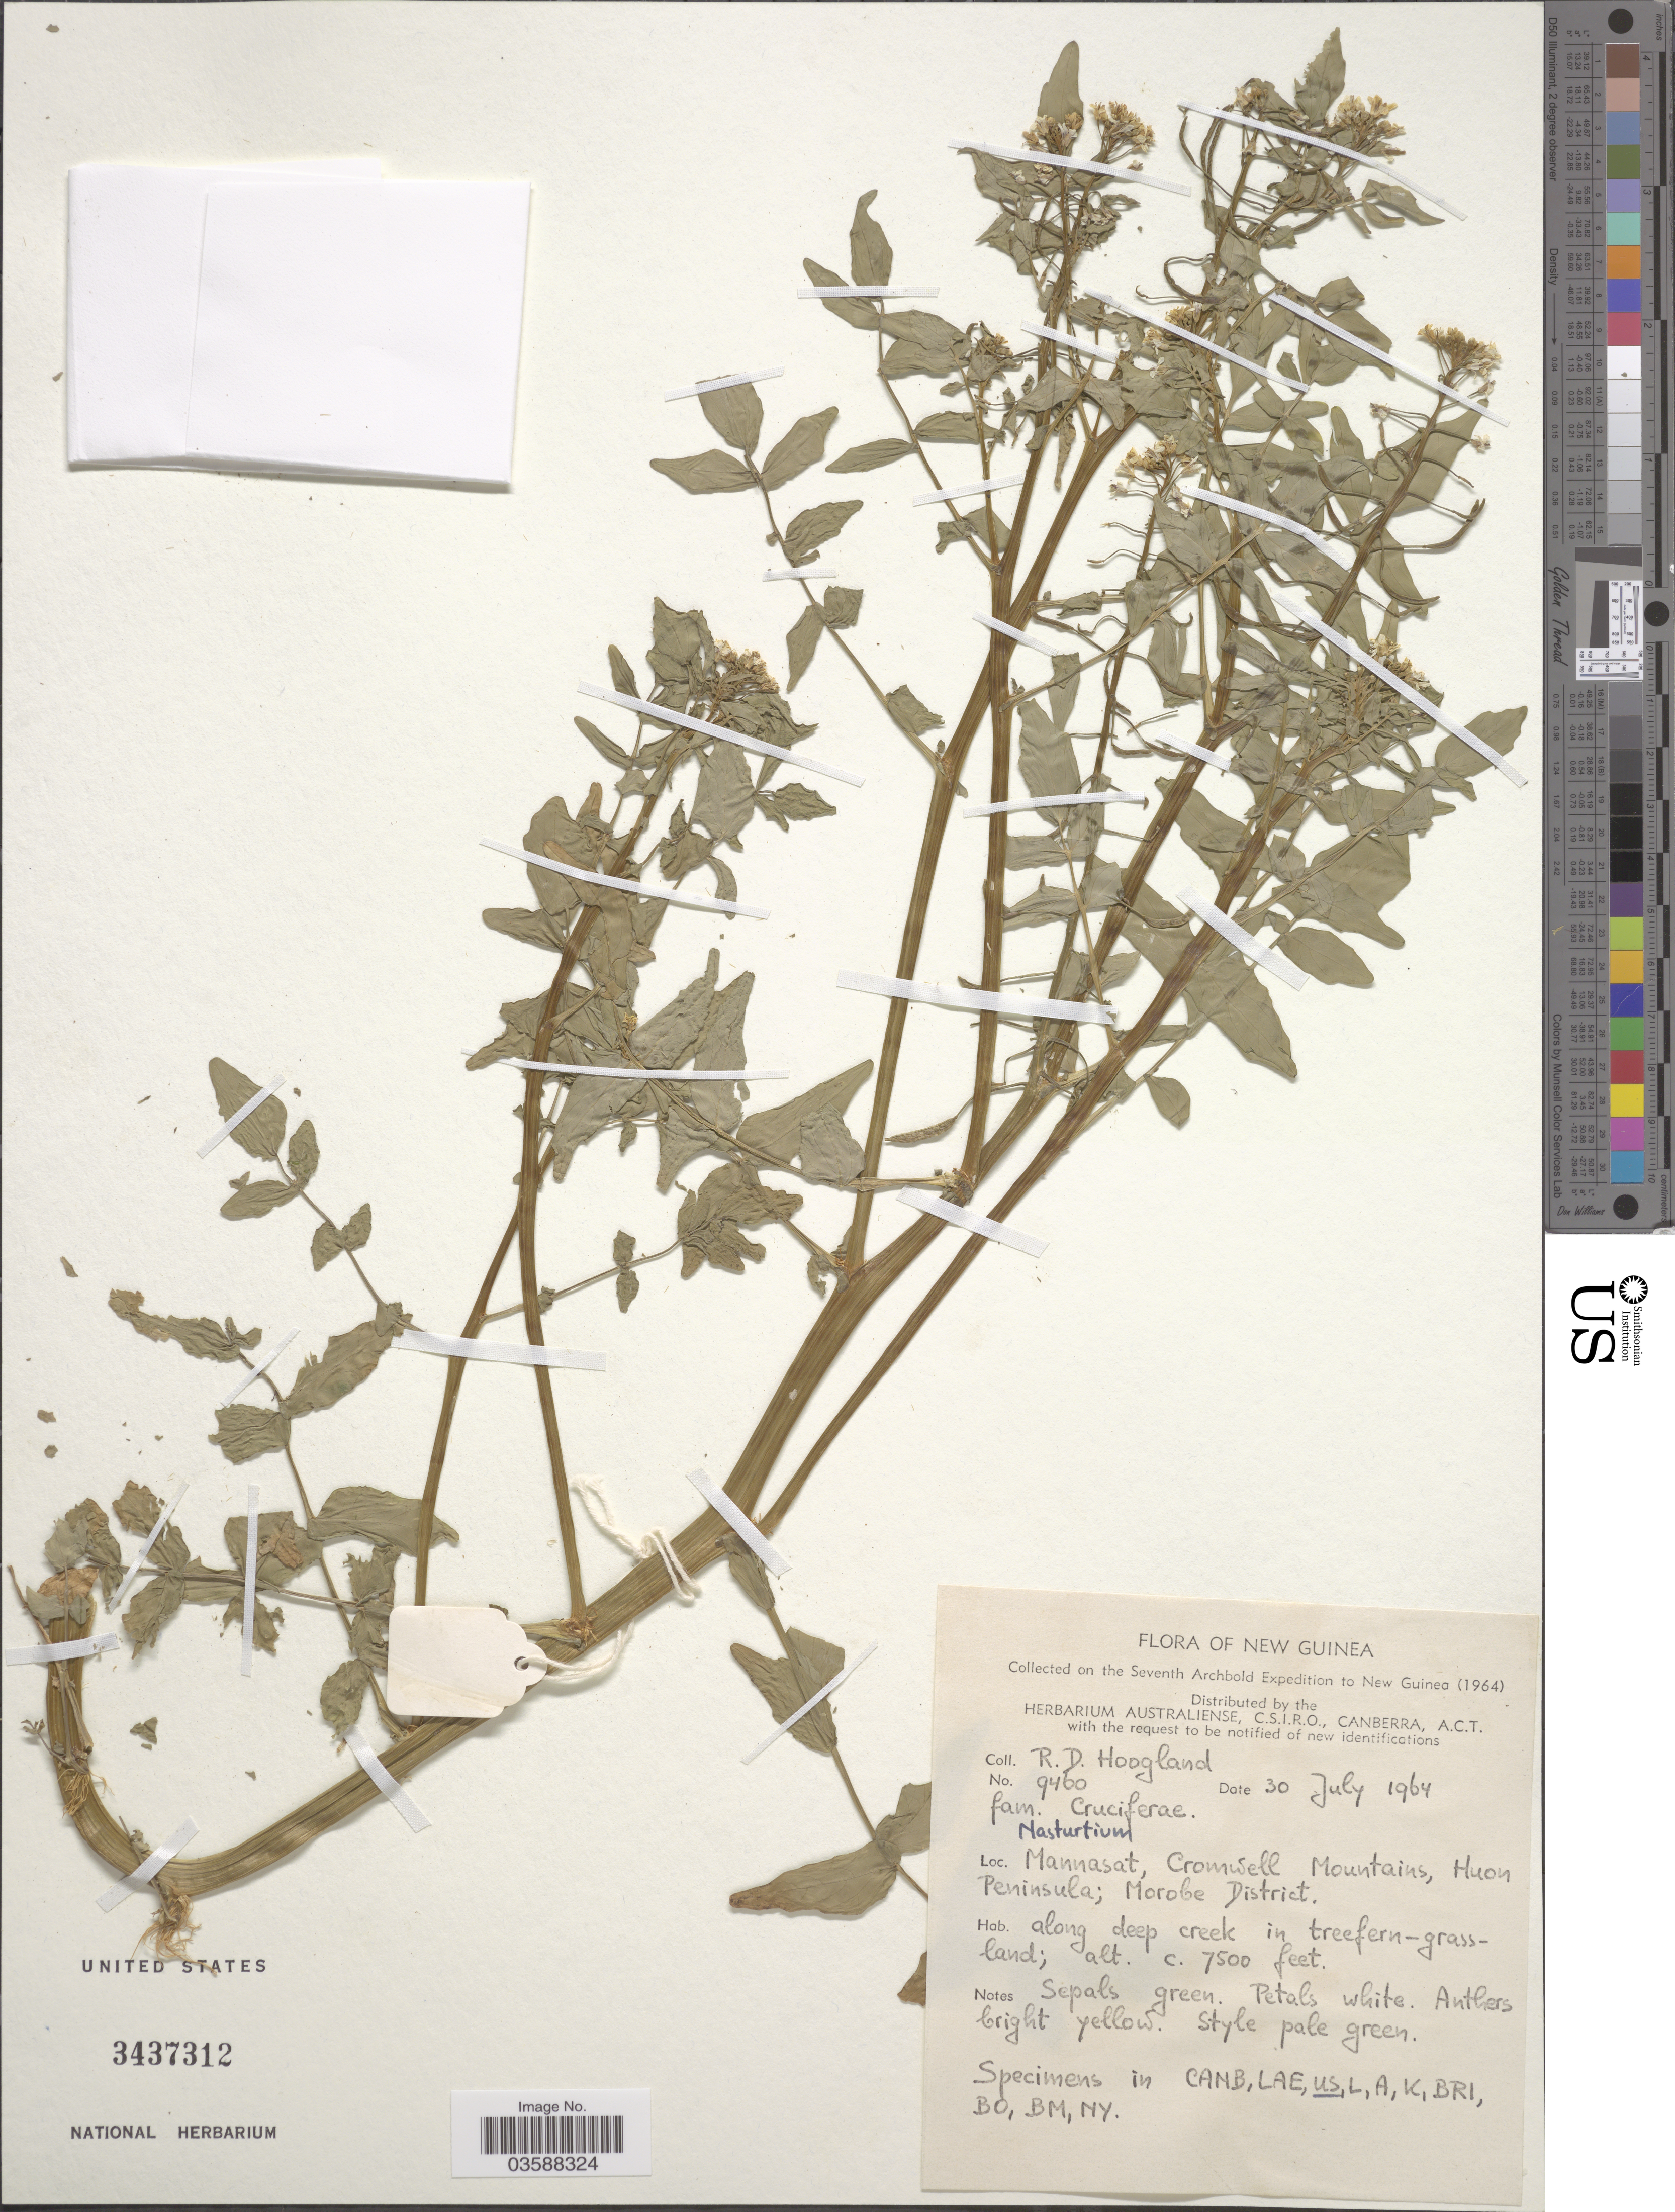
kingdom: Plantae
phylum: Tracheophyta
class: Magnoliopsida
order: Brassicales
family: Brassicaceae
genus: Nasturtium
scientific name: Nasturtium officinale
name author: R. Br.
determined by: Strong, Mark T., (BOT), Smithsonian Institution - National Museum of Natural History (UNITED STATES)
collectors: R. D. Hoogland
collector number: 9460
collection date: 1964-07-30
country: Papua New Guinea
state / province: Morobe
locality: New Guinea. Mannasat, Cromwell Mountains, Huon Peninsula; Morobe District.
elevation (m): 2286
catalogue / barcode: US 3437312